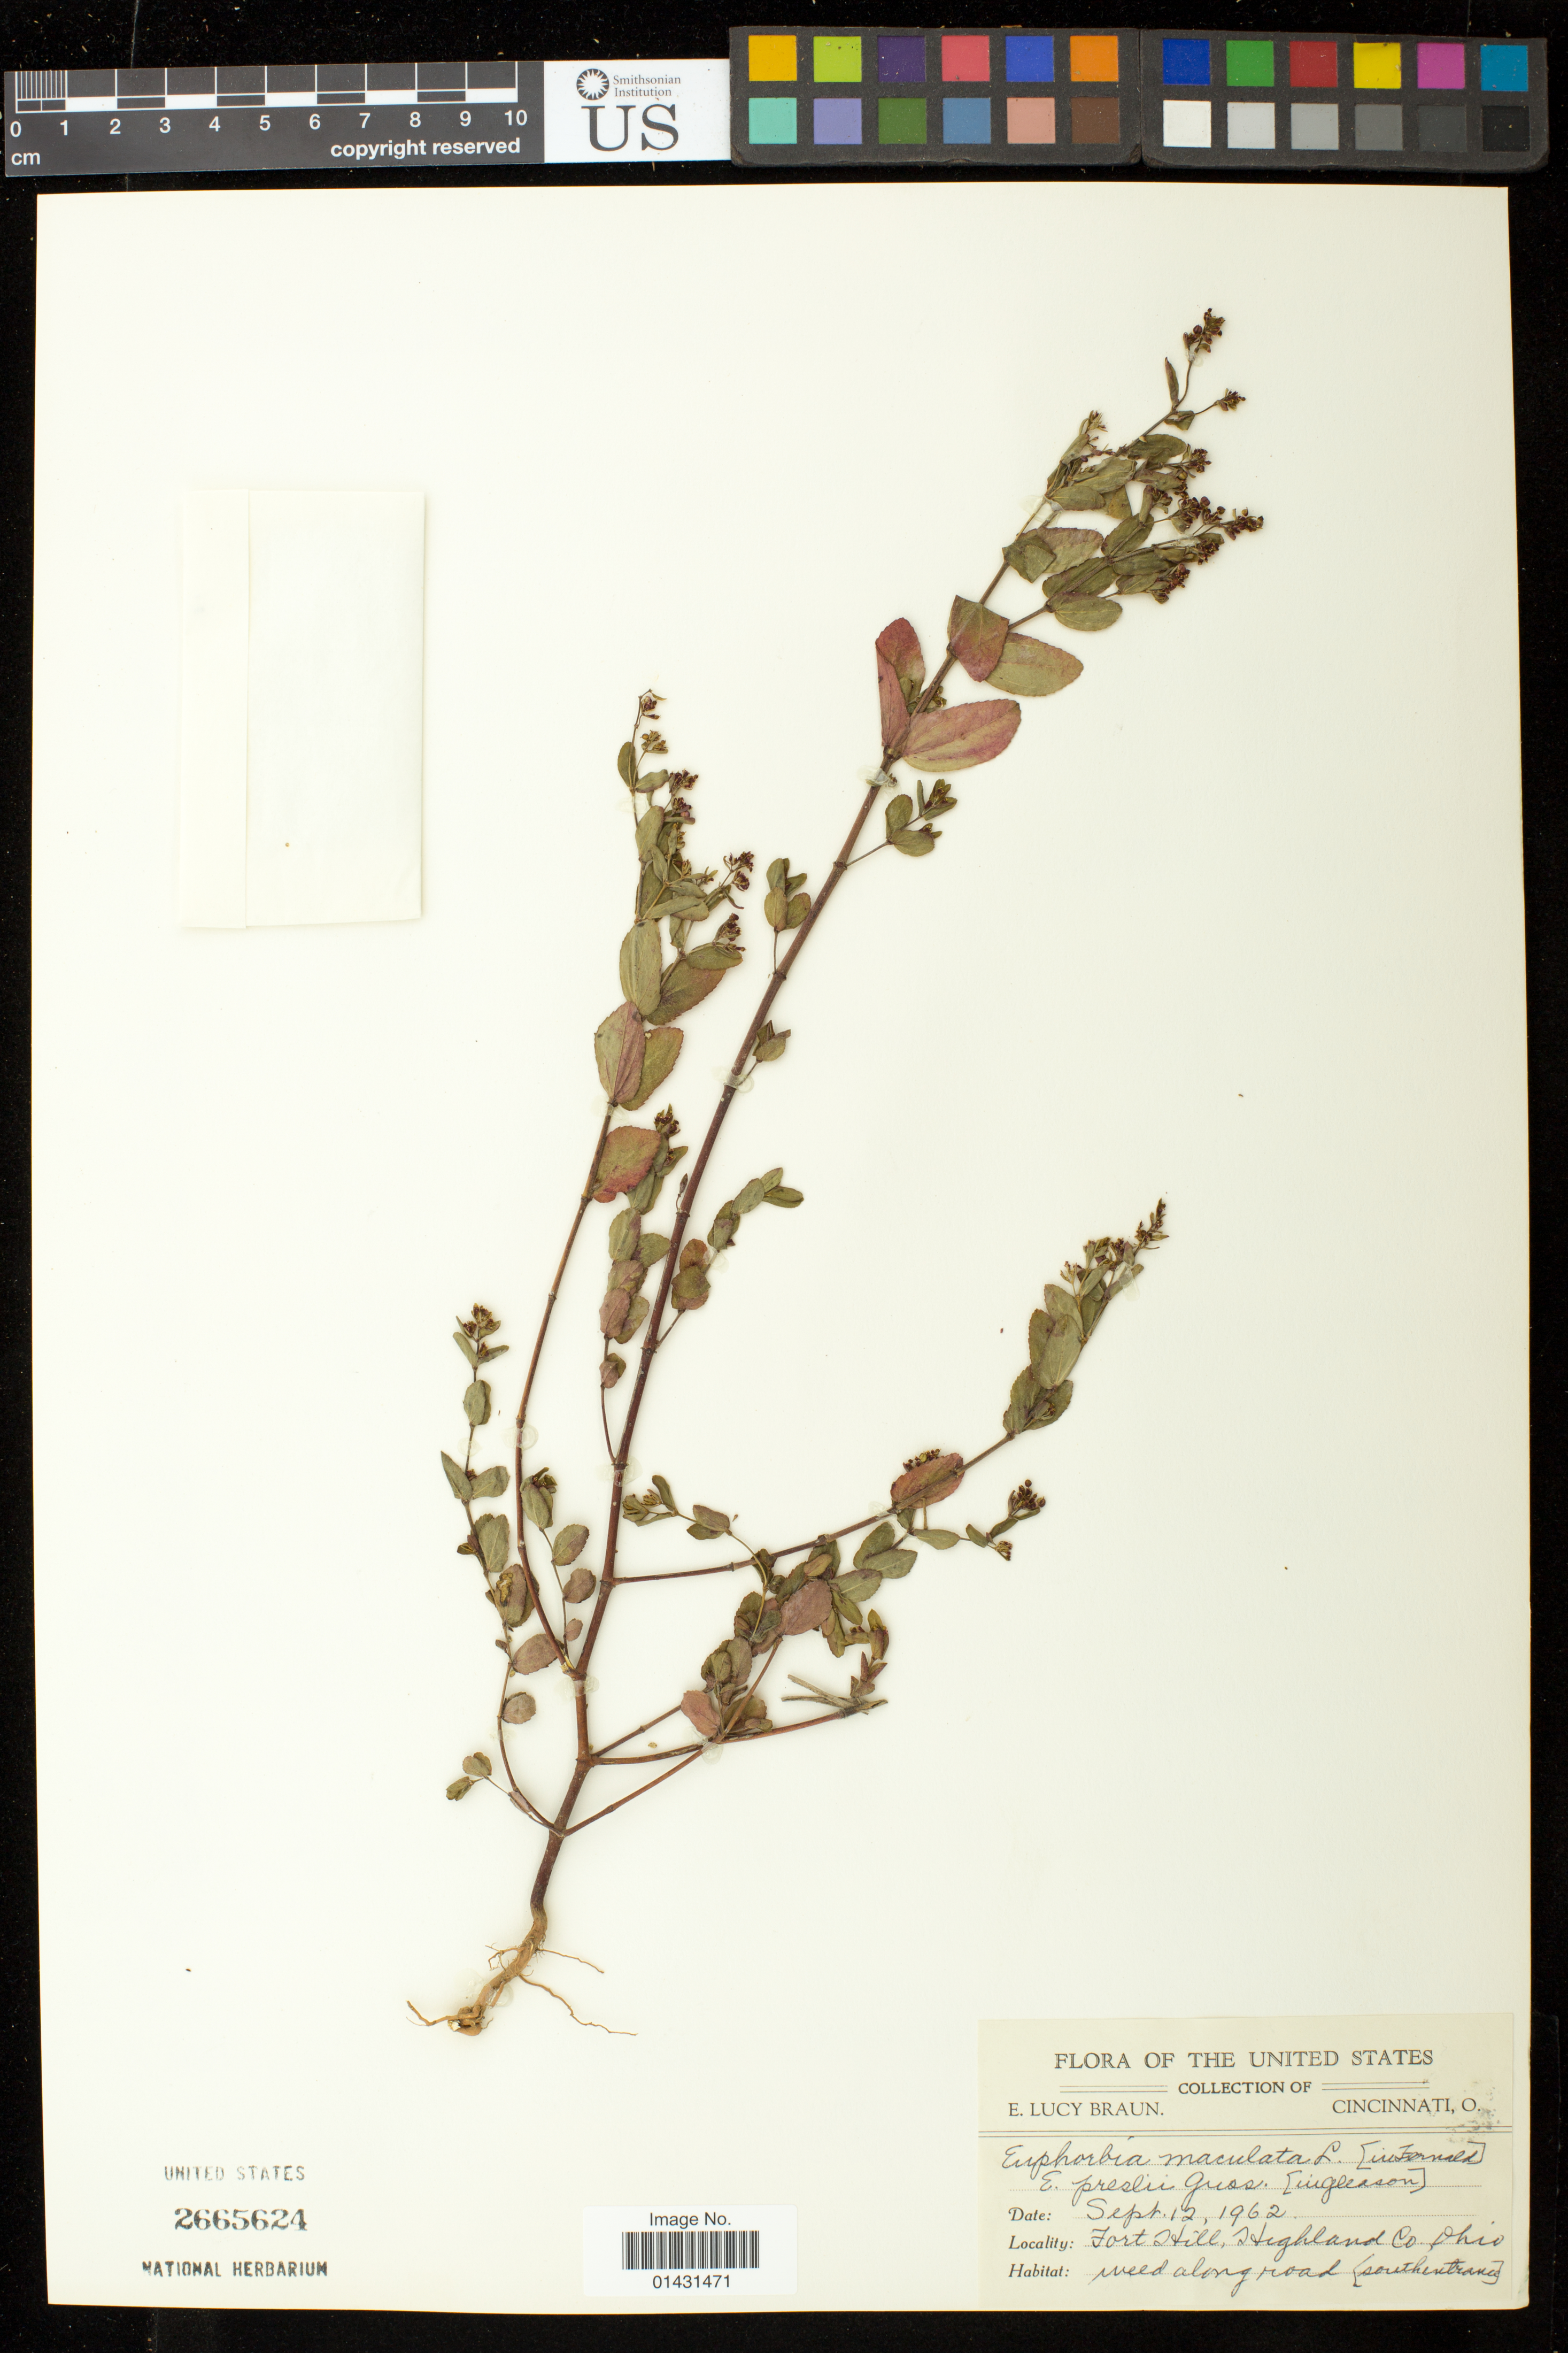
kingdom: Plantae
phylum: Tracheophyta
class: Magnoliopsida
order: Malpighiales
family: Euphorbiaceae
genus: Euphorbia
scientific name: Euphorbia maculata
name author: L.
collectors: E. L. Braun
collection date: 1962-09-12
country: United States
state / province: Ohio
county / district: Highland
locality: Fort Hill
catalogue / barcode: US 2665624